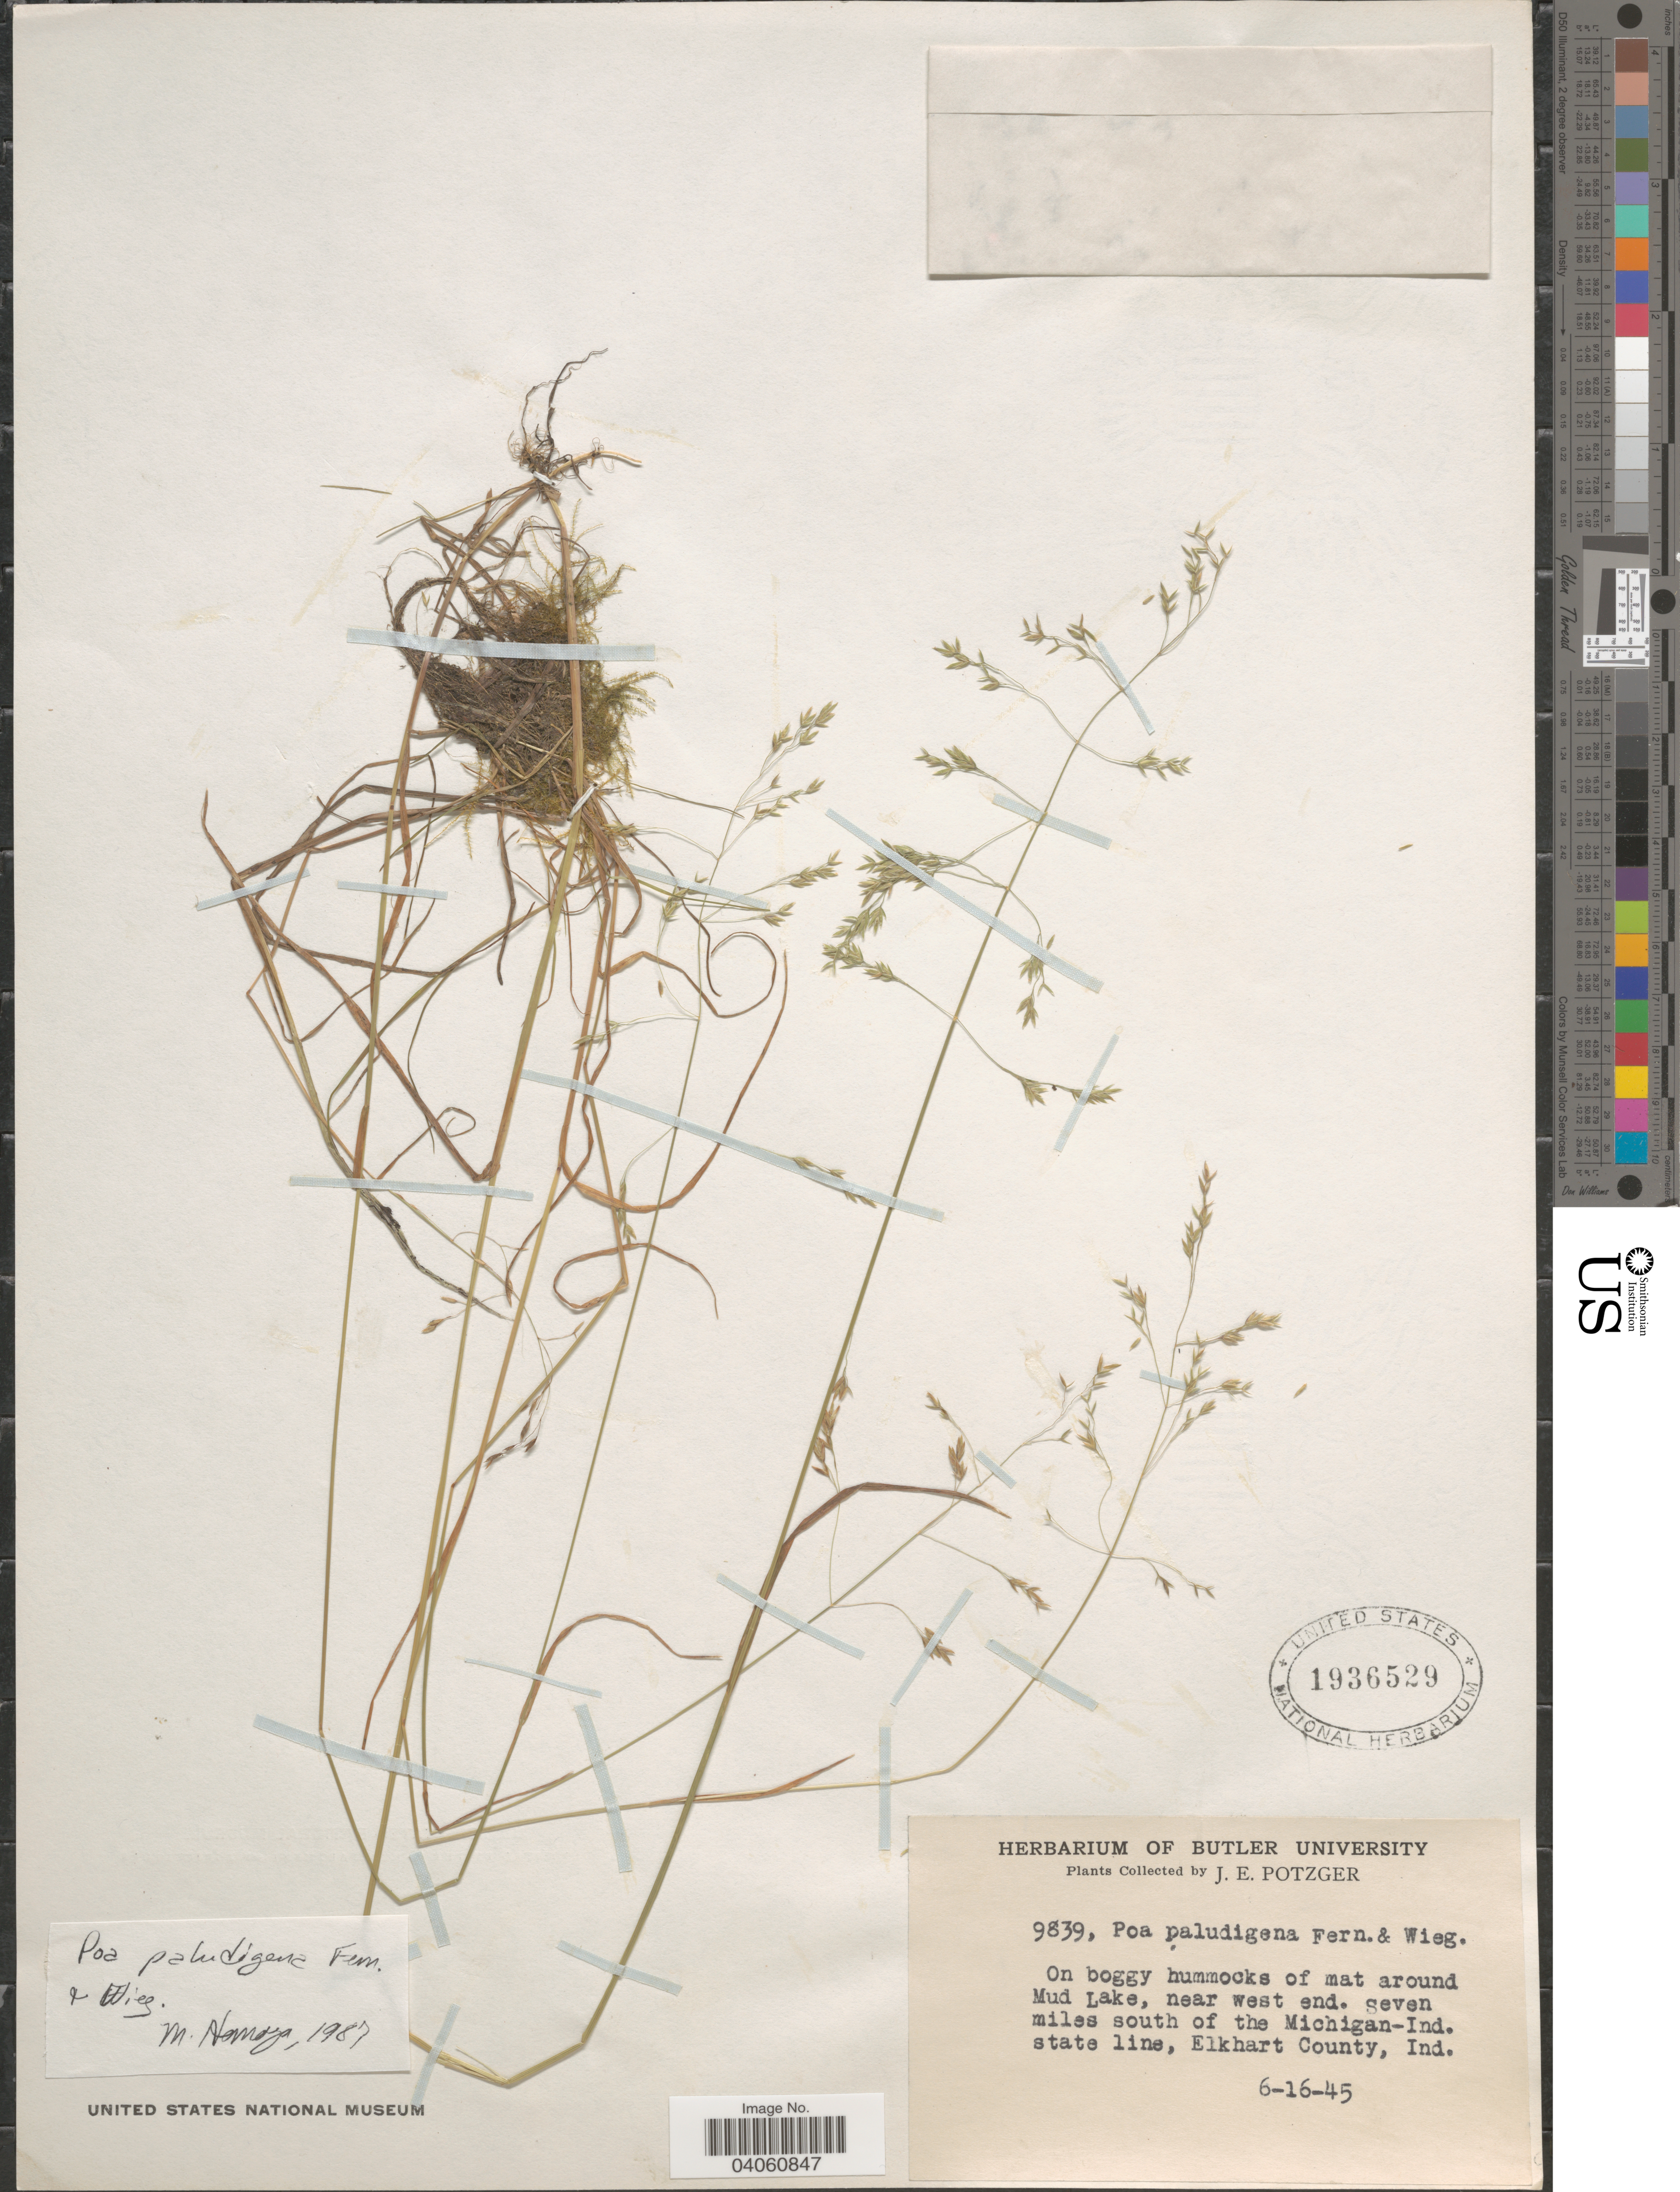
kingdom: Plantae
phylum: Tracheophyta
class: Liliopsida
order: Poales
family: Poaceae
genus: Poa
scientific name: Poa paludigena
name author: Fernald & Wiegand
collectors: J. Potzger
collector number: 9839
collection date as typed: Transcribed d/m/y: 16/6/45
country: United States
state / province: Indiana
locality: Around Mud Lake, near west end. Seven miles south of the Michigan-Ind. state line, Elkhart County.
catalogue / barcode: US 1936529